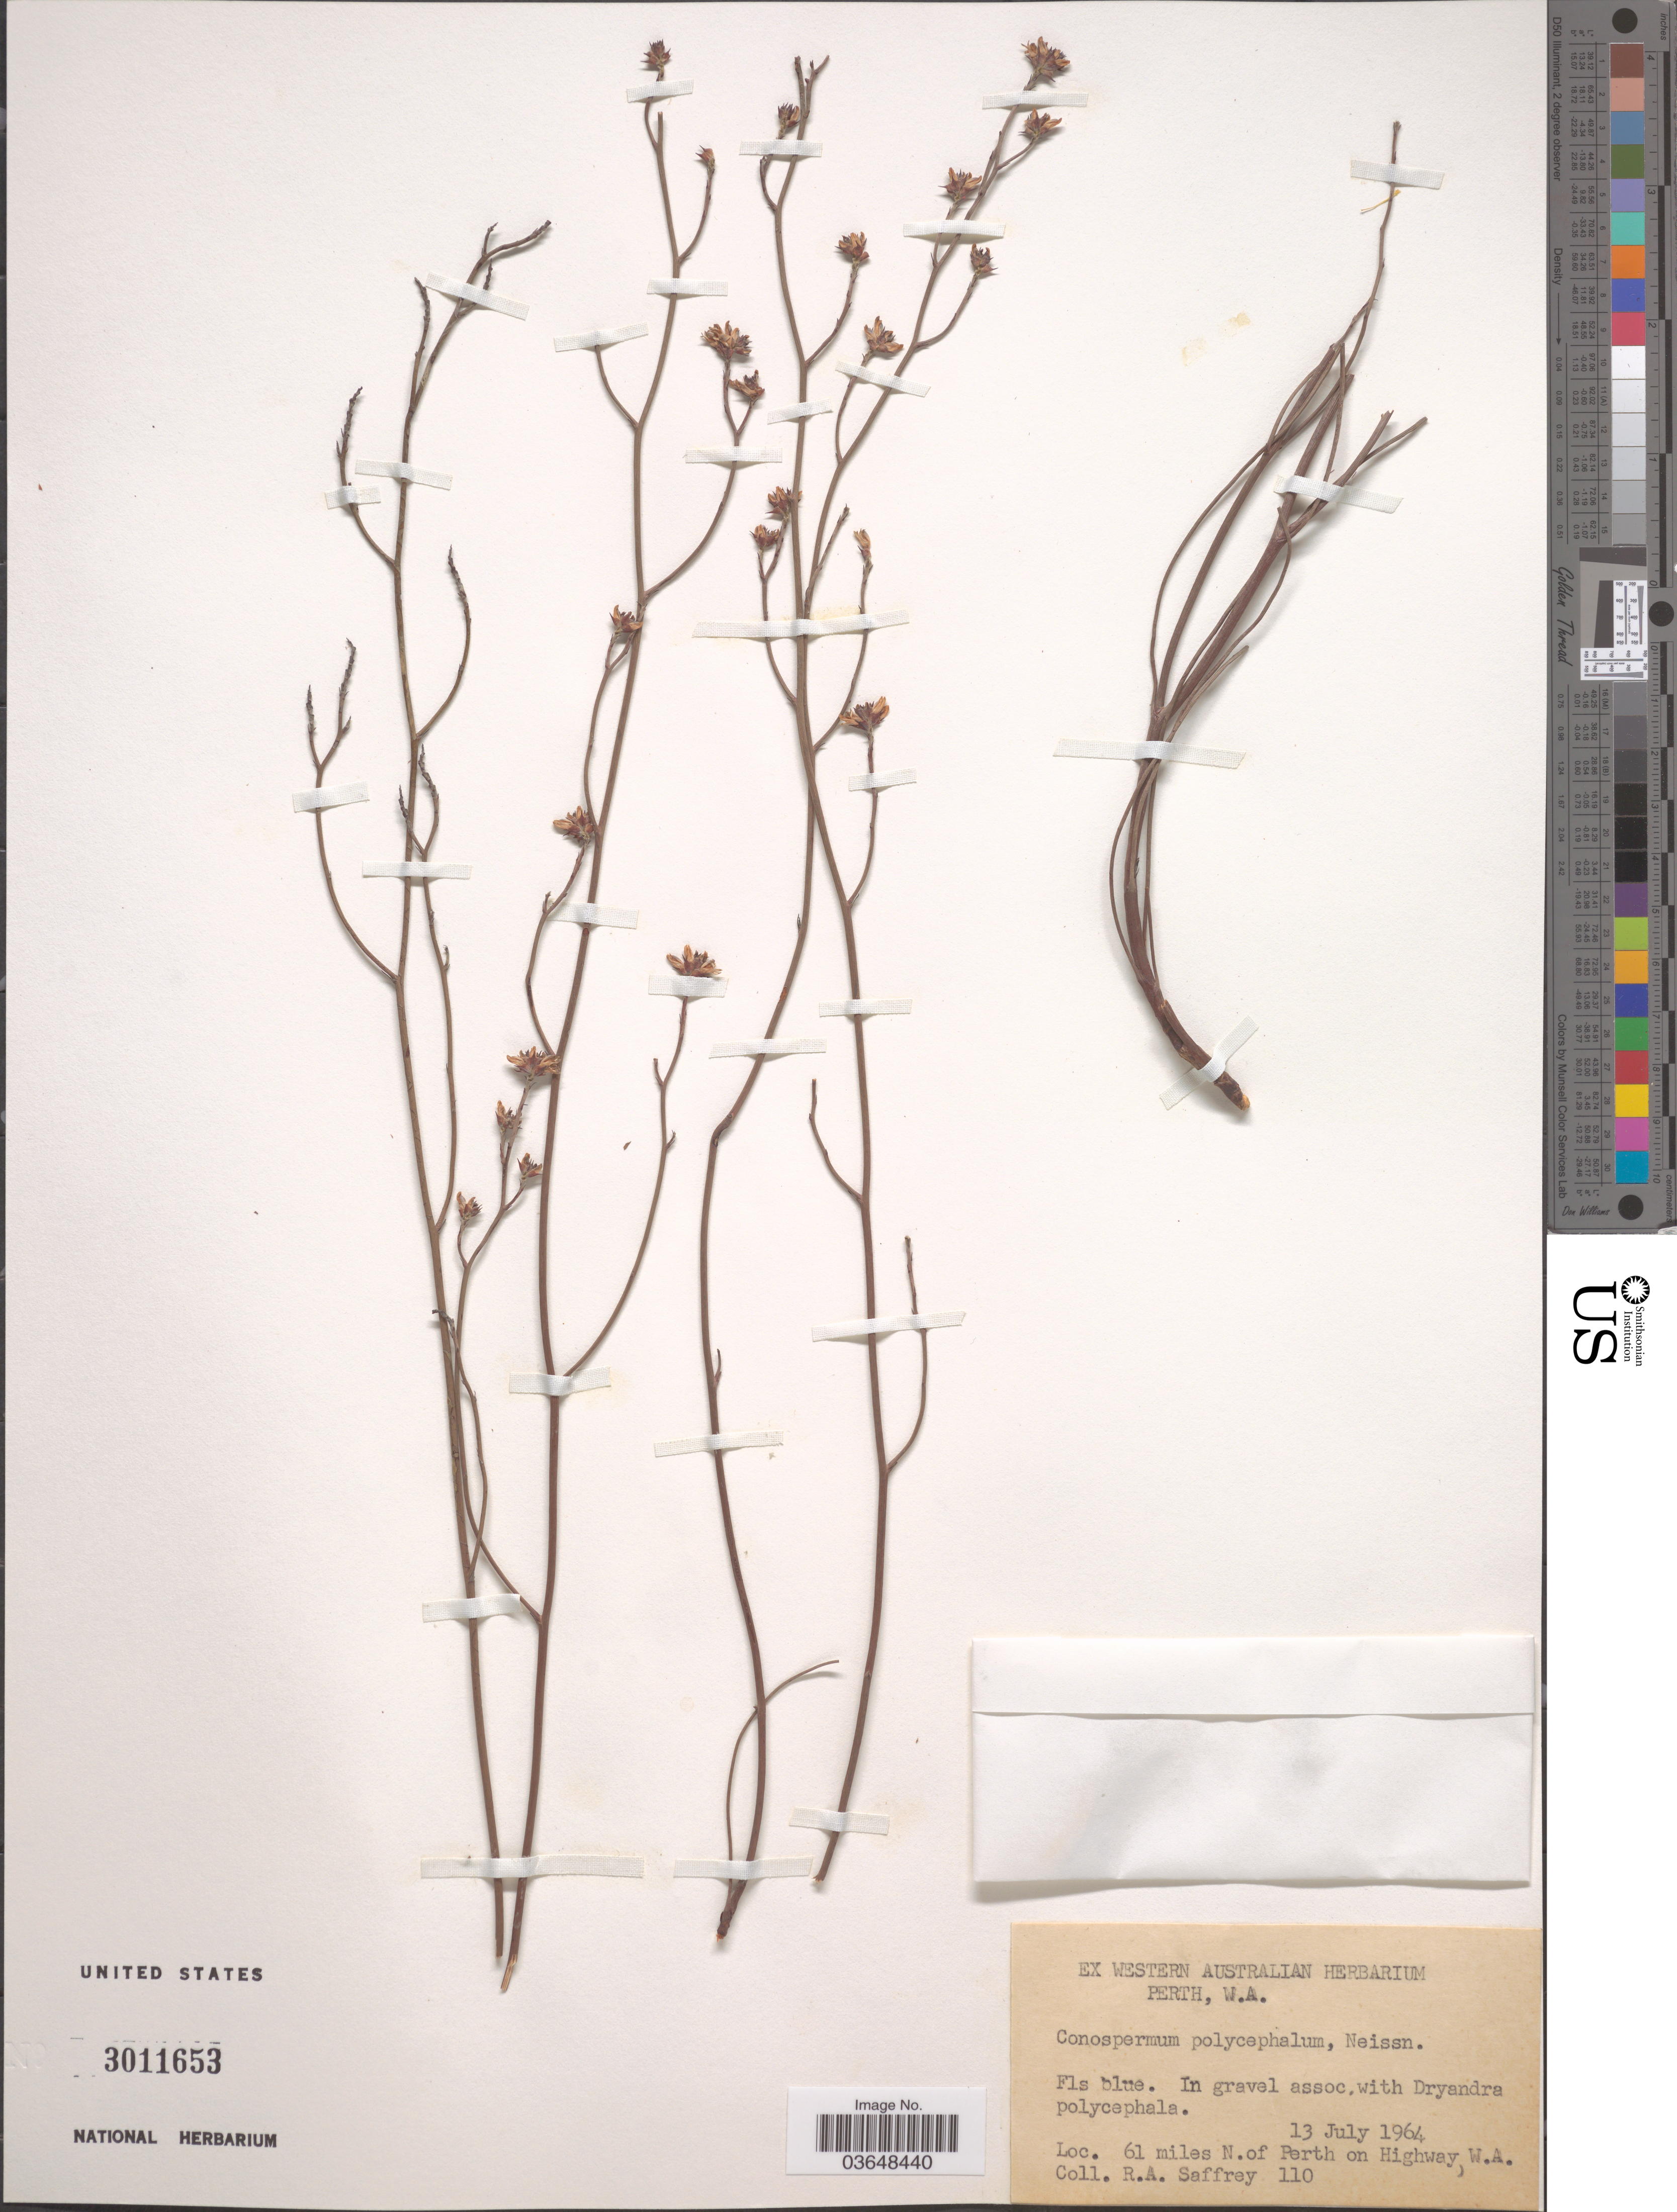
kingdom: Plantae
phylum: Tracheophyta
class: Magnoliopsida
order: Proteales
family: Proteaceae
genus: Conospermum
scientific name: Conospermum polycephalum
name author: Meisn.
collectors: R. Saffrey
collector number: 110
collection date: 1964-07-13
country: Australia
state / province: Western Australia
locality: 61 miles N. of Perth on Highway.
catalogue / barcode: US 3011653